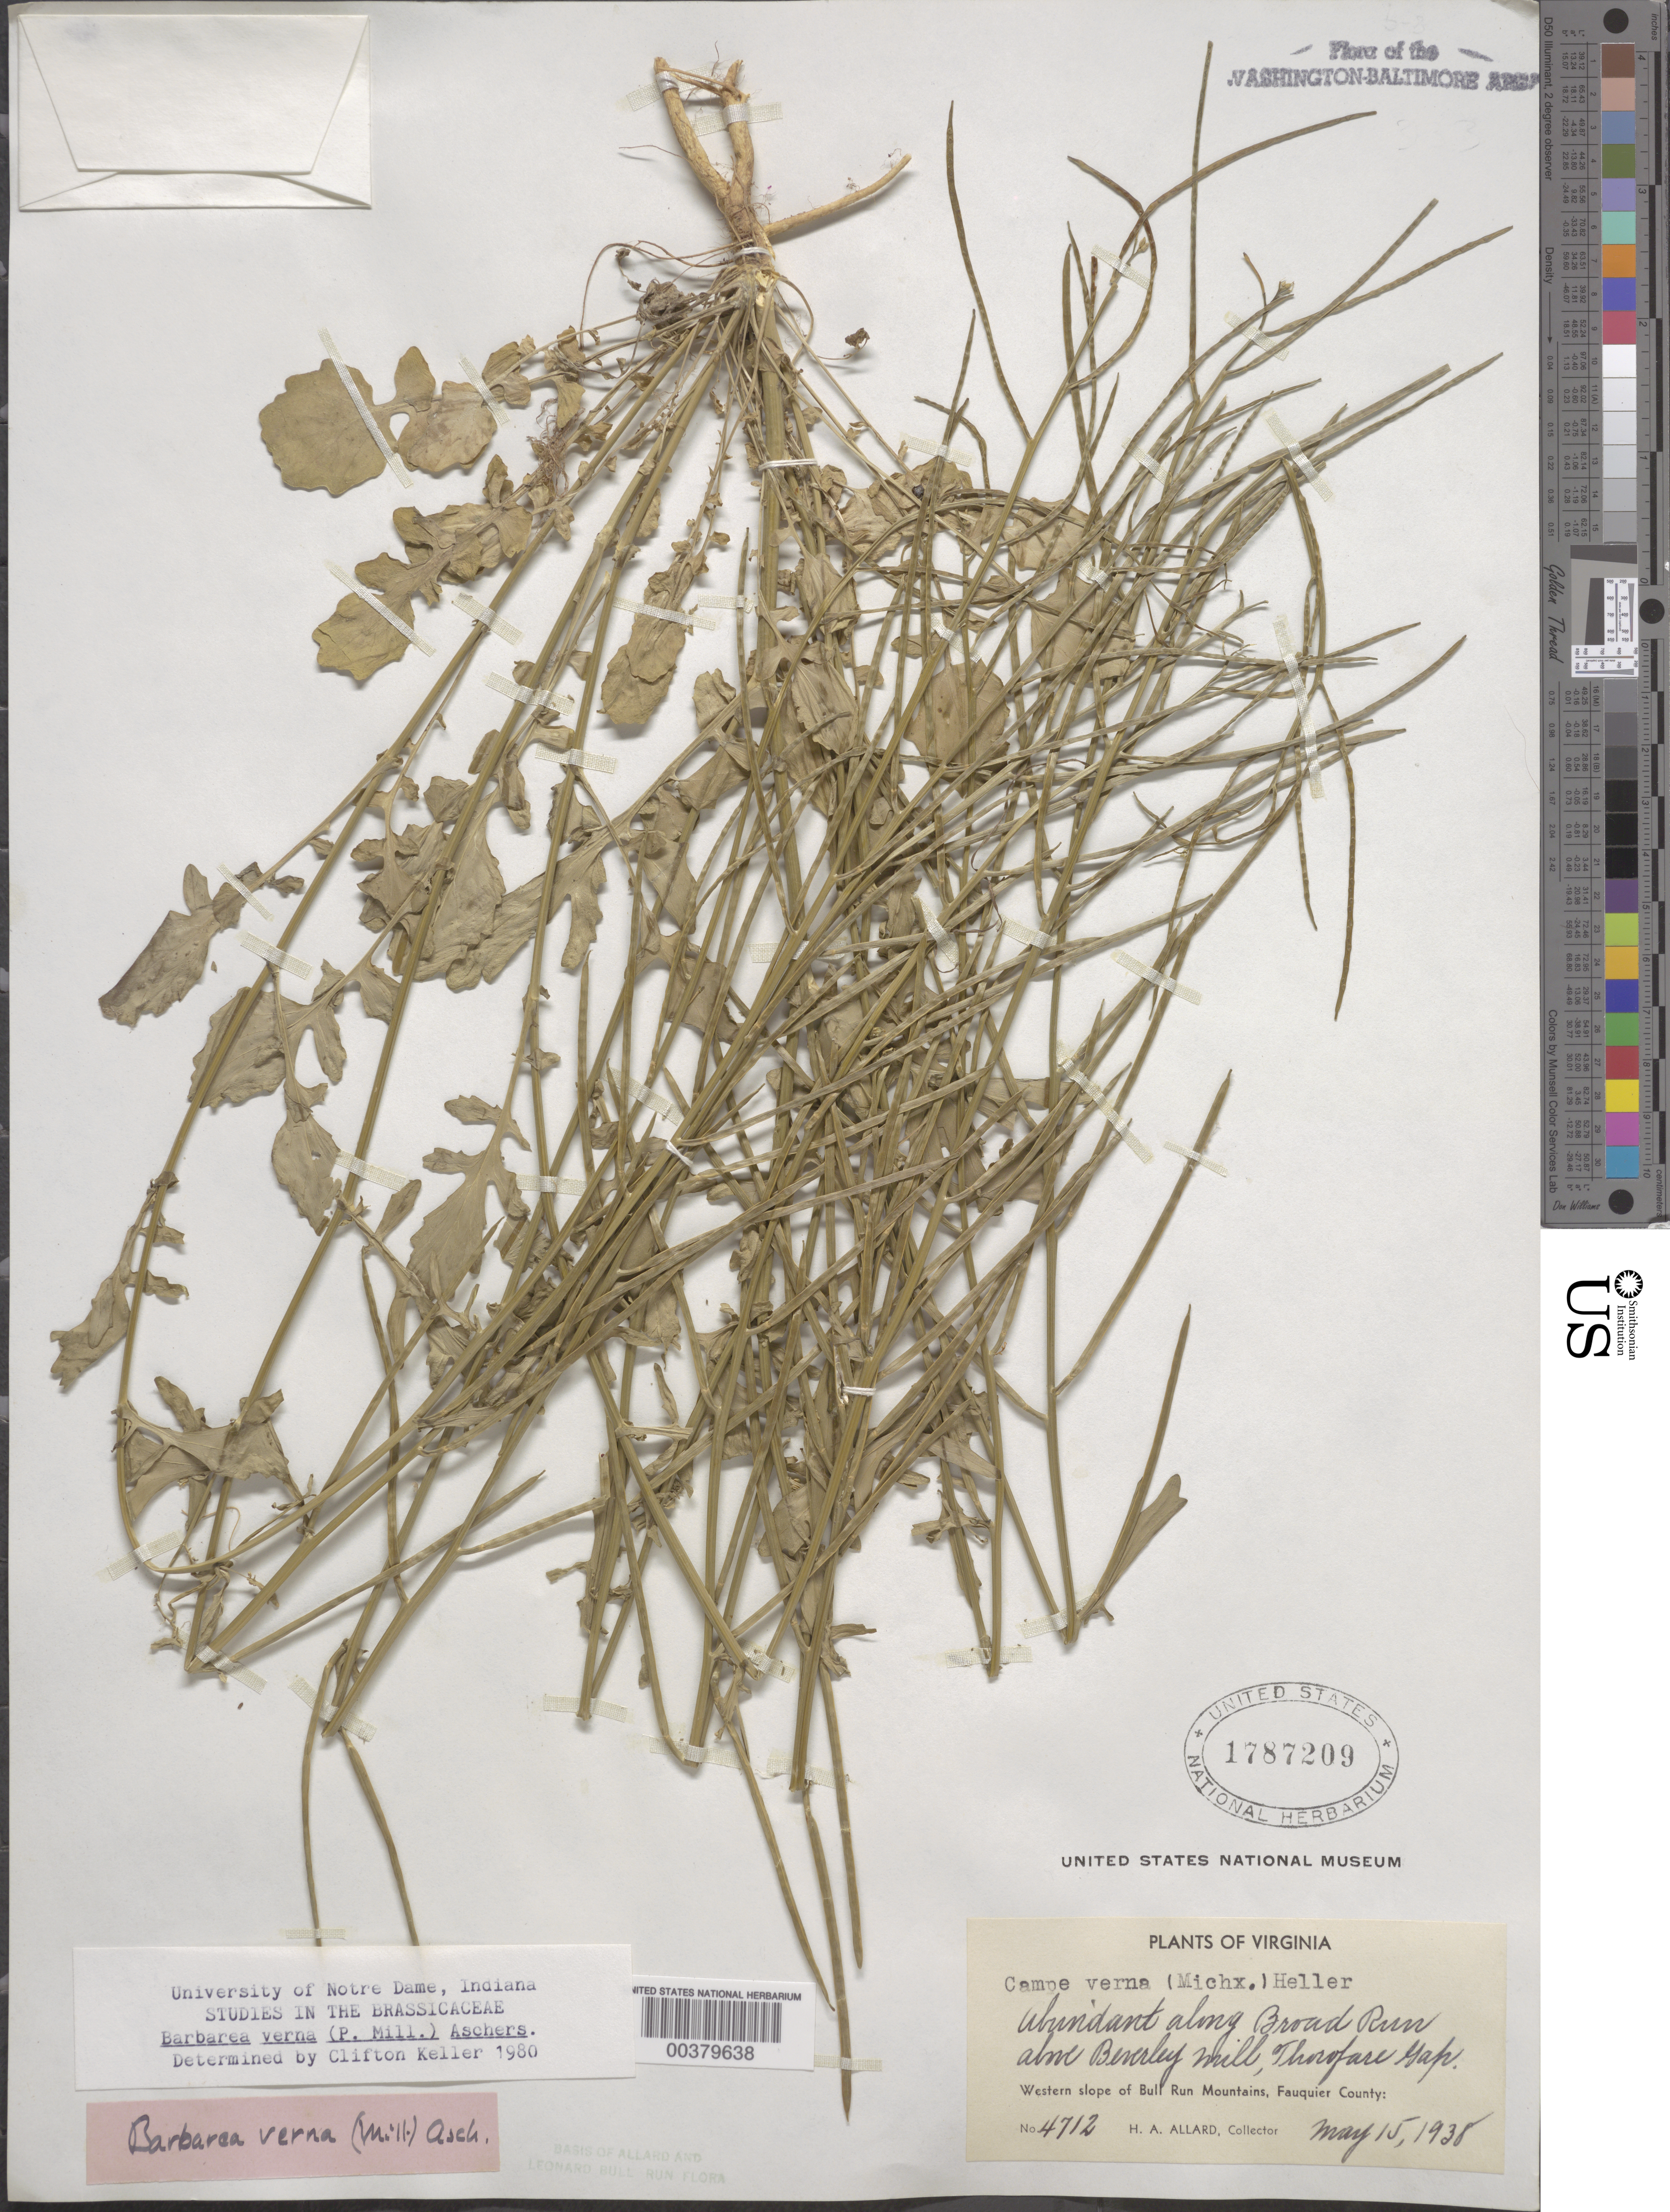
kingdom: Plantae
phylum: Tracheophyta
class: Magnoliopsida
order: Brassicales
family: Brassicaceae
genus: Barbarea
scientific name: Barbarea verna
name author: (Mill.) Asch.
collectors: H. A. Allard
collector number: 4712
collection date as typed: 15 May 1931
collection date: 1931-05-15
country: United States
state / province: Virginia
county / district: Fauquier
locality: Broad Run above Beverley Mill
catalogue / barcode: US 1787209